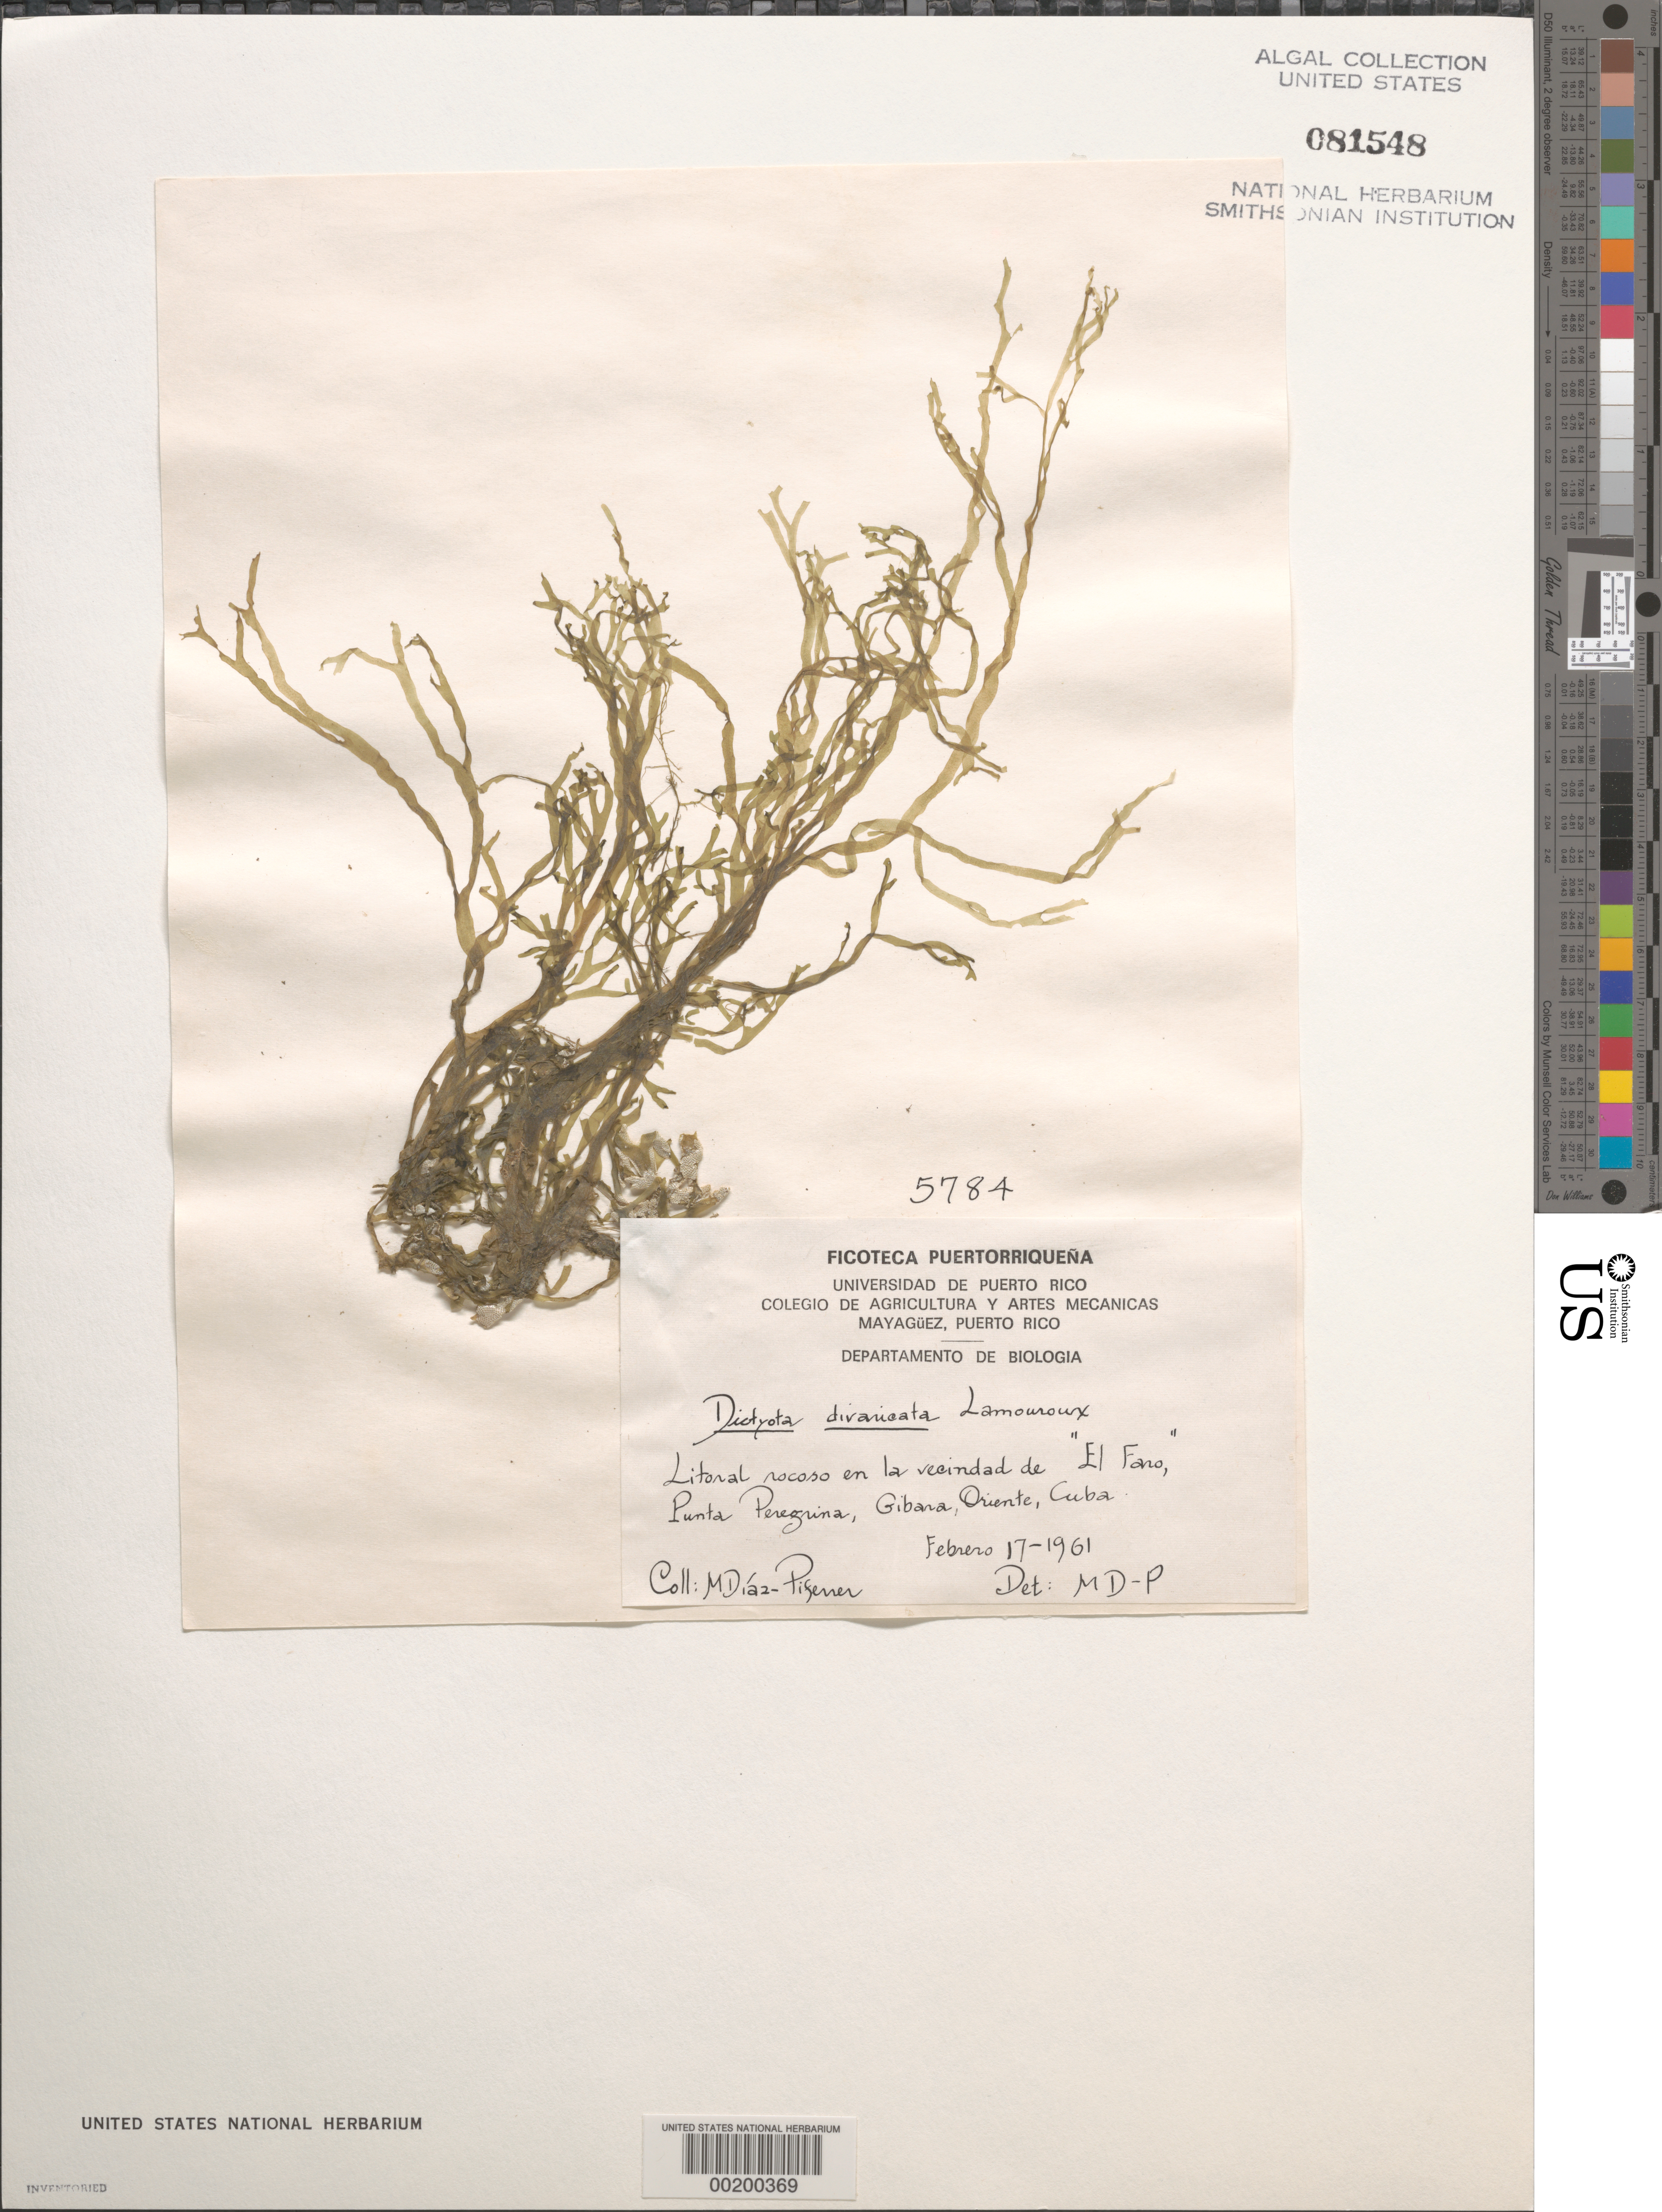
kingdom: Chromista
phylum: Ochrophyta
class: Phaeophyceae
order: Dictyotales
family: Dictyotaceae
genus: Dictyota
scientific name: Dictyota divaricata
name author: J.V.Lamouroux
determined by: Diaz-Piferrer, M.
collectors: M. Diaz-Piferrer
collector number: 5784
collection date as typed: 17 Feb 1961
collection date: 1961-02-17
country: Cuba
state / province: Santiago de Cuba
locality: El Faro, Punta Peregrina, Gibara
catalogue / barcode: US 81548